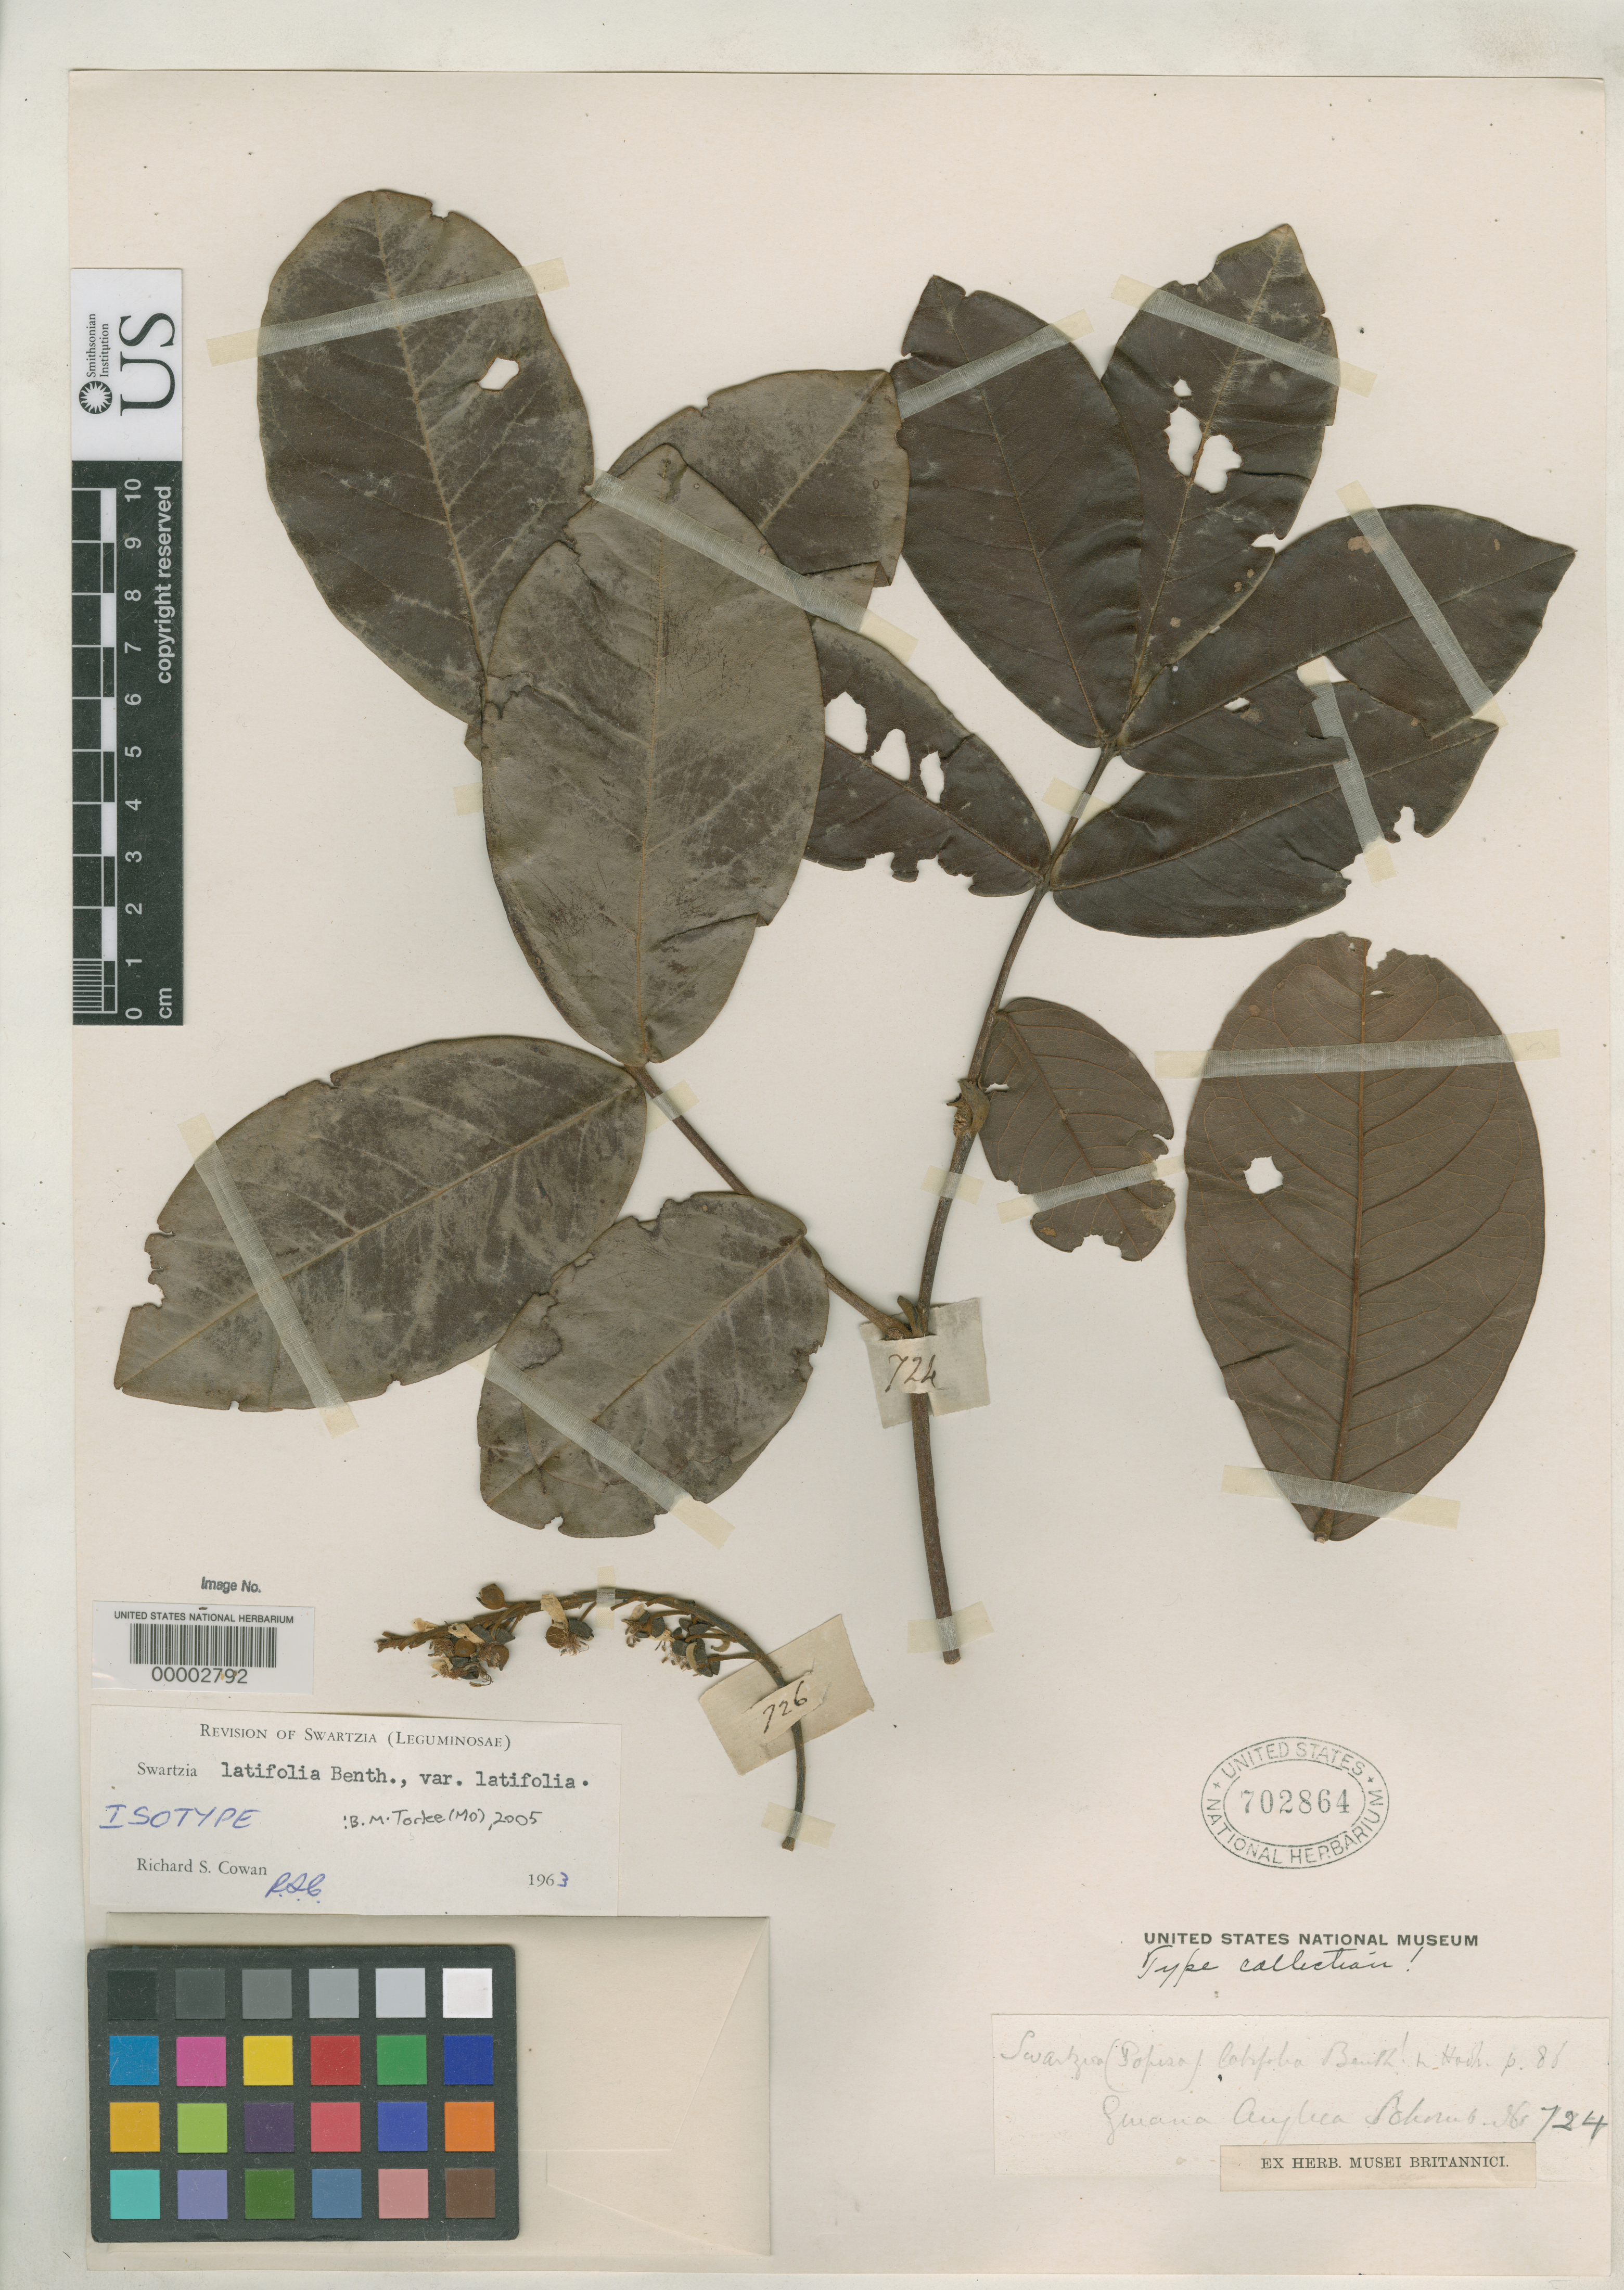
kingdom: Plantae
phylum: Tracheophyta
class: Magnoliopsida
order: Fabales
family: Fabaceae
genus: Swartzia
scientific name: Swartzia latifolia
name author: Benth.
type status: Isotype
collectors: R. H. Schomburgk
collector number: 724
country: Guyana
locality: Pirara.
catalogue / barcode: US 702864